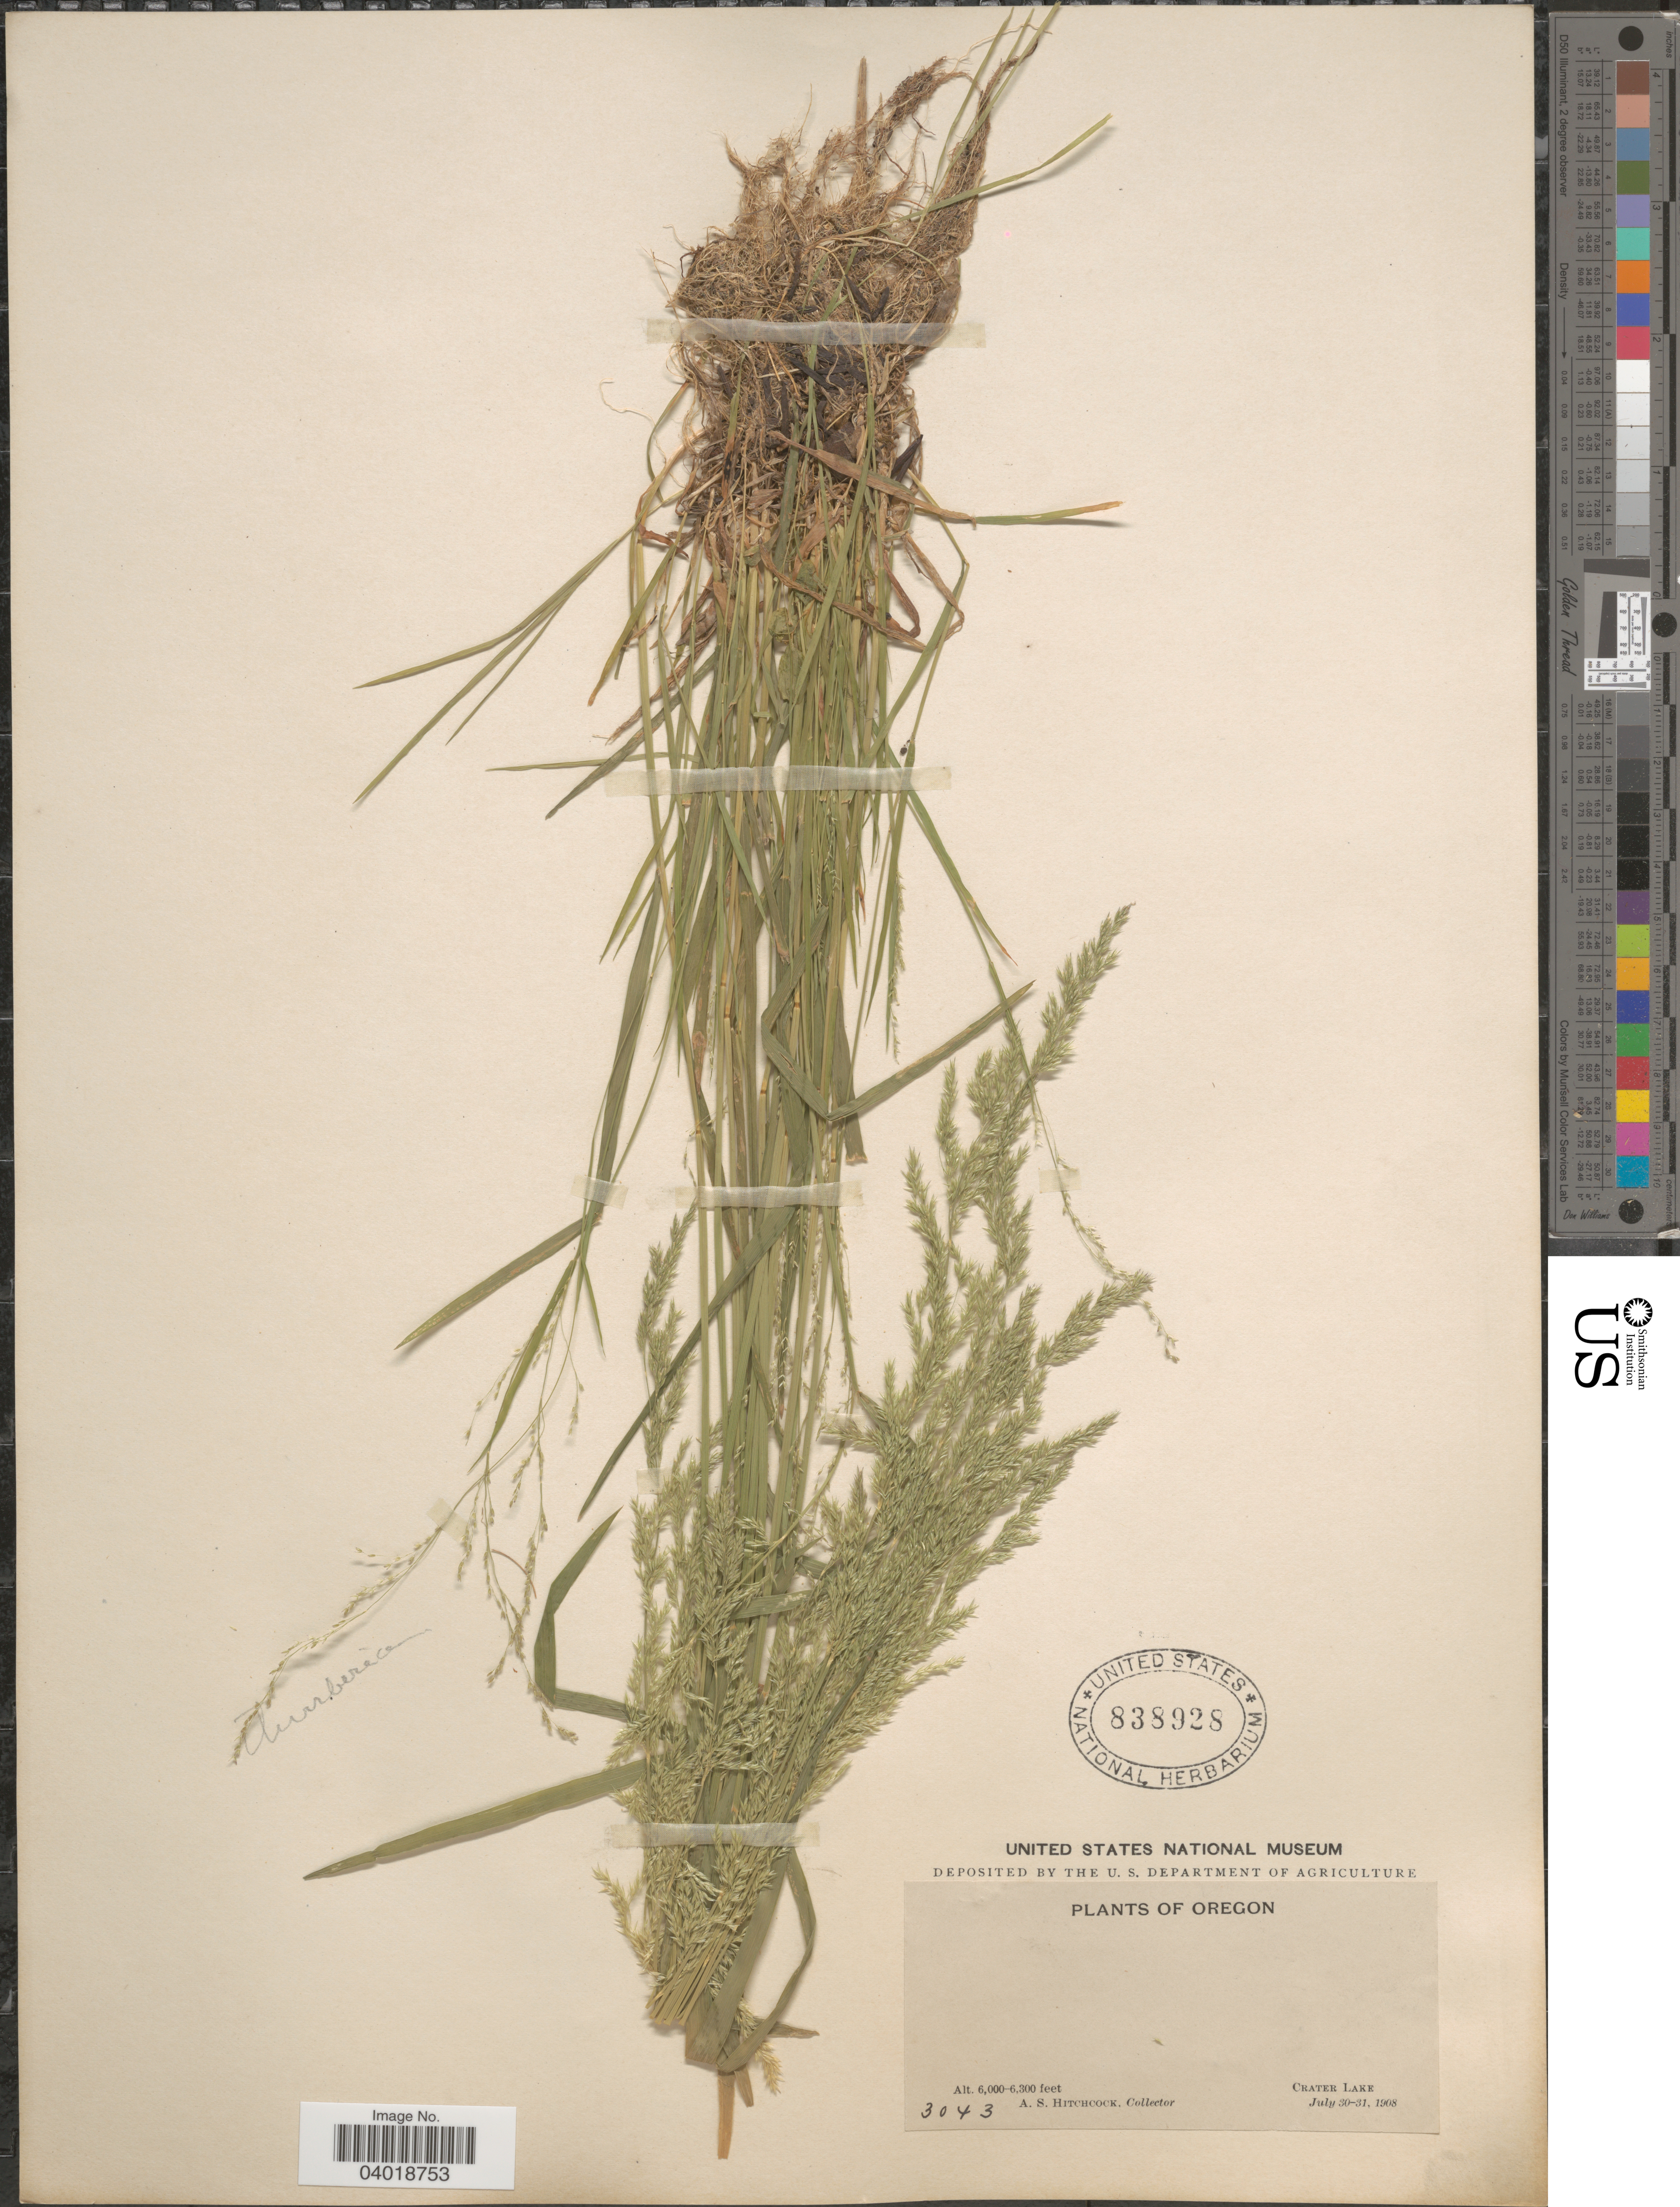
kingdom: Plantae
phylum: Tracheophyta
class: Liliopsida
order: Poales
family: Poaceae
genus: Agrostis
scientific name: Agrostis exarata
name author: Trin.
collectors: A. S. Hitchcock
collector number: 3043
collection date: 1908-07-30/1908-07-31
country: United States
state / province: Oregon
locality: Crater Lake.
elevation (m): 1829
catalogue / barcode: US 838928